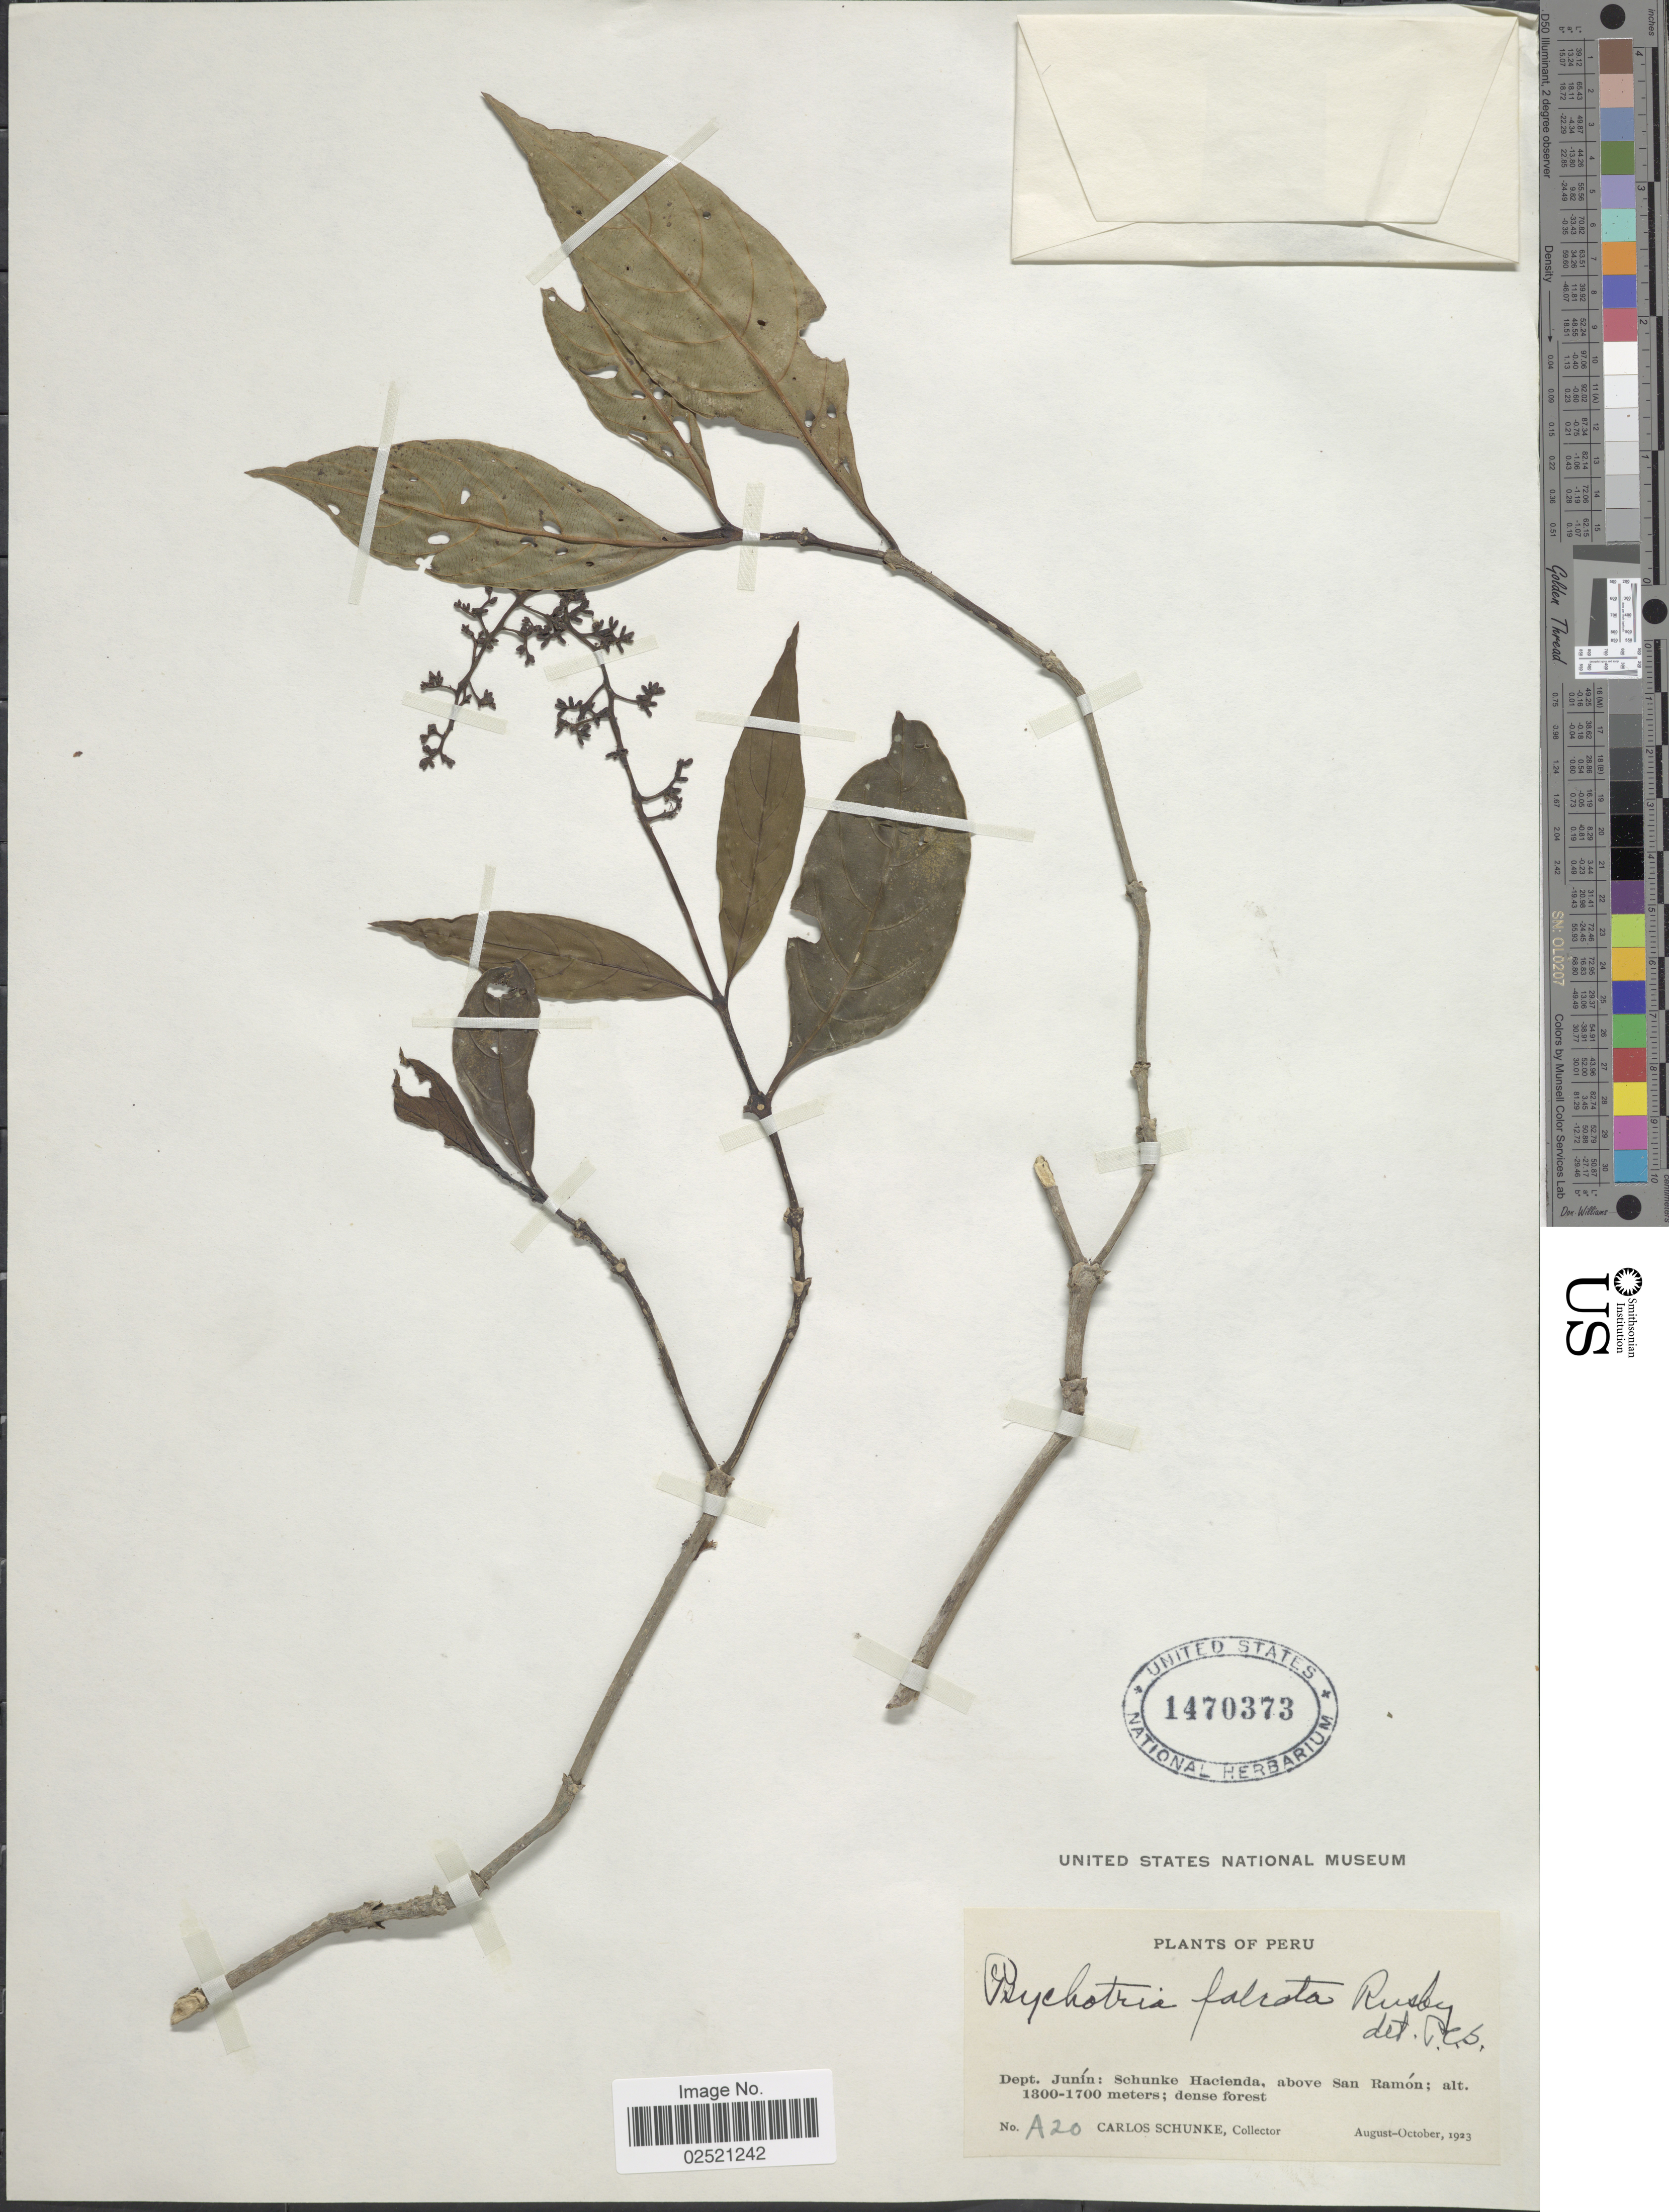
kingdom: Plantae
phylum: Tracheophyta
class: Magnoliopsida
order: Gentianales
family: Rubiaceae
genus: Psychotria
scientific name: Psychotria falcata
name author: Rusby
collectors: C. Schunke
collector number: A20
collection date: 1923-08/1923-10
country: Peru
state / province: Junín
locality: Schunke Hacienda, above San Ramon.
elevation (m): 1300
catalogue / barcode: US 1470373